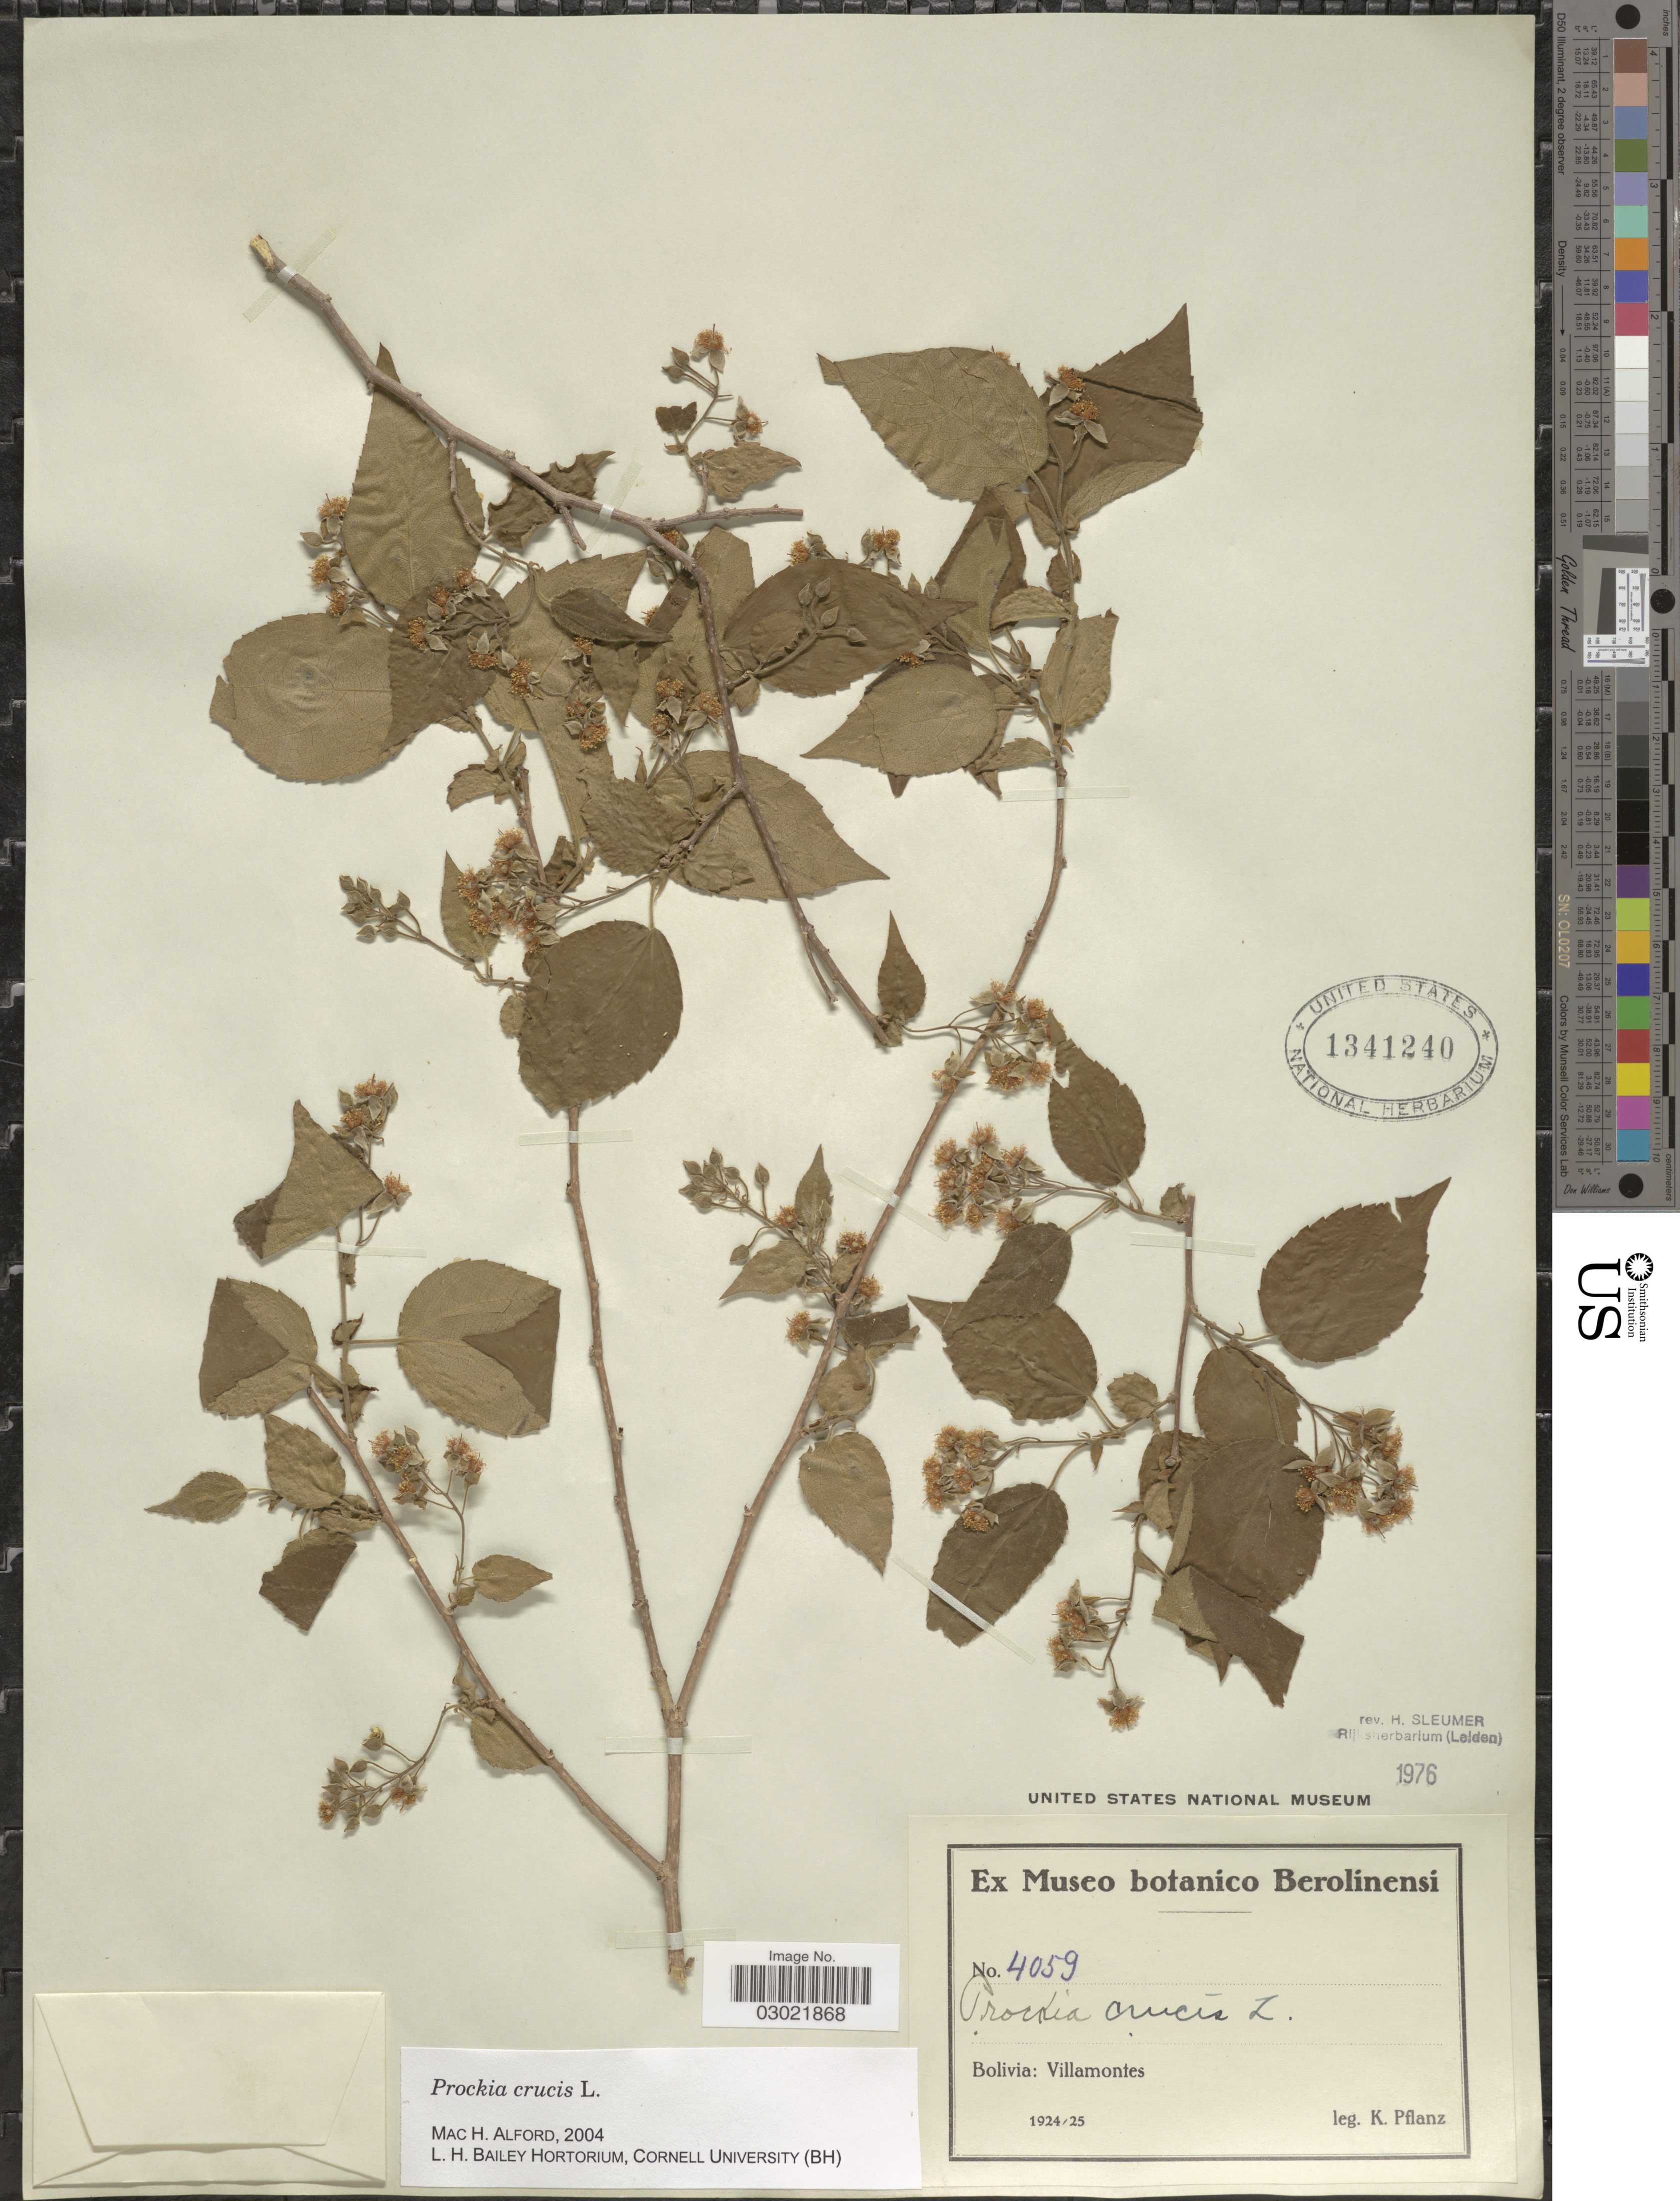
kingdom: Plantae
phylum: Tracheophyta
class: Magnoliopsida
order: Malpighiales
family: Salicaceae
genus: Prockia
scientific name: Prockia crucis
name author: P. Browne ex L.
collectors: K. Pflanz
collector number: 4059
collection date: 1924/1925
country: Bolivia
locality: Villamontes.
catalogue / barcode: US 1341240